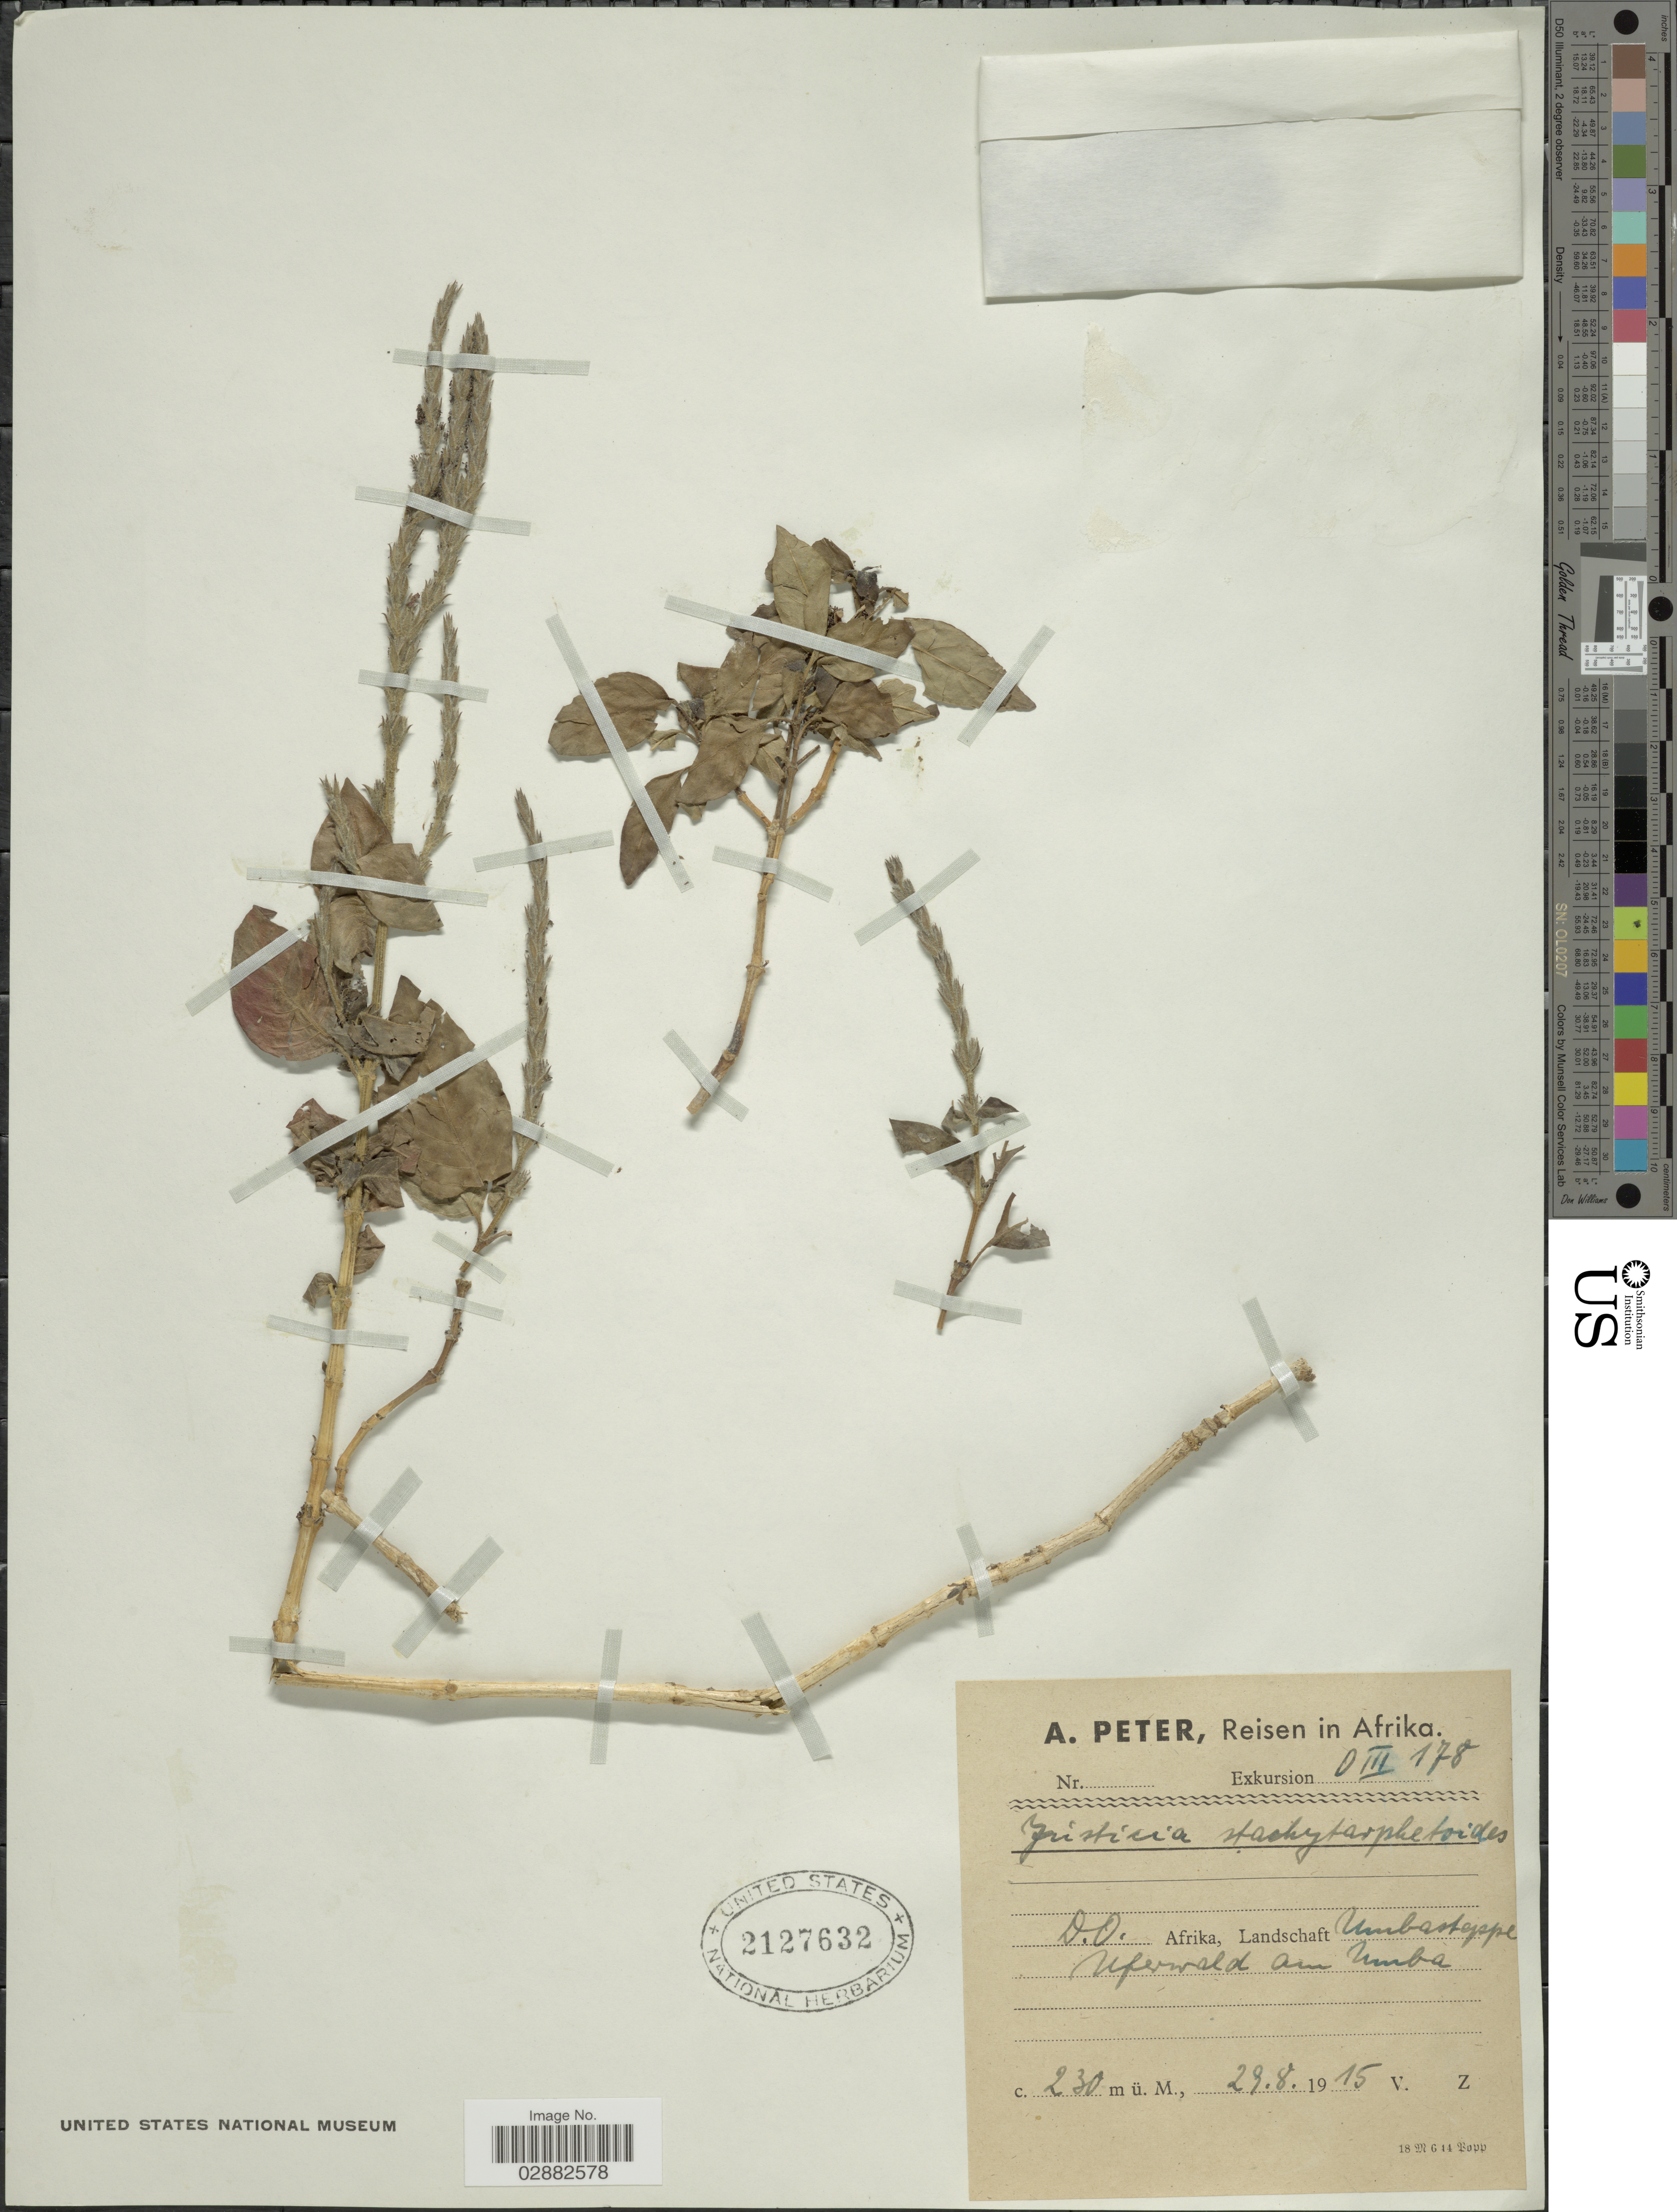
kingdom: Plantae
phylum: Tracheophyta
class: Magnoliopsida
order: Lamiales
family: Acanthaceae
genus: Justicia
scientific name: Justicia stachytarphetoides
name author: (Lindau) C.B. Clarke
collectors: A. Peter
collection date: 1915-08-23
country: Tanzania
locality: Afrika, D.O. Afrika, Landschaft Umbastappe Uferwald am Umba.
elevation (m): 230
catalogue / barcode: US 2127632